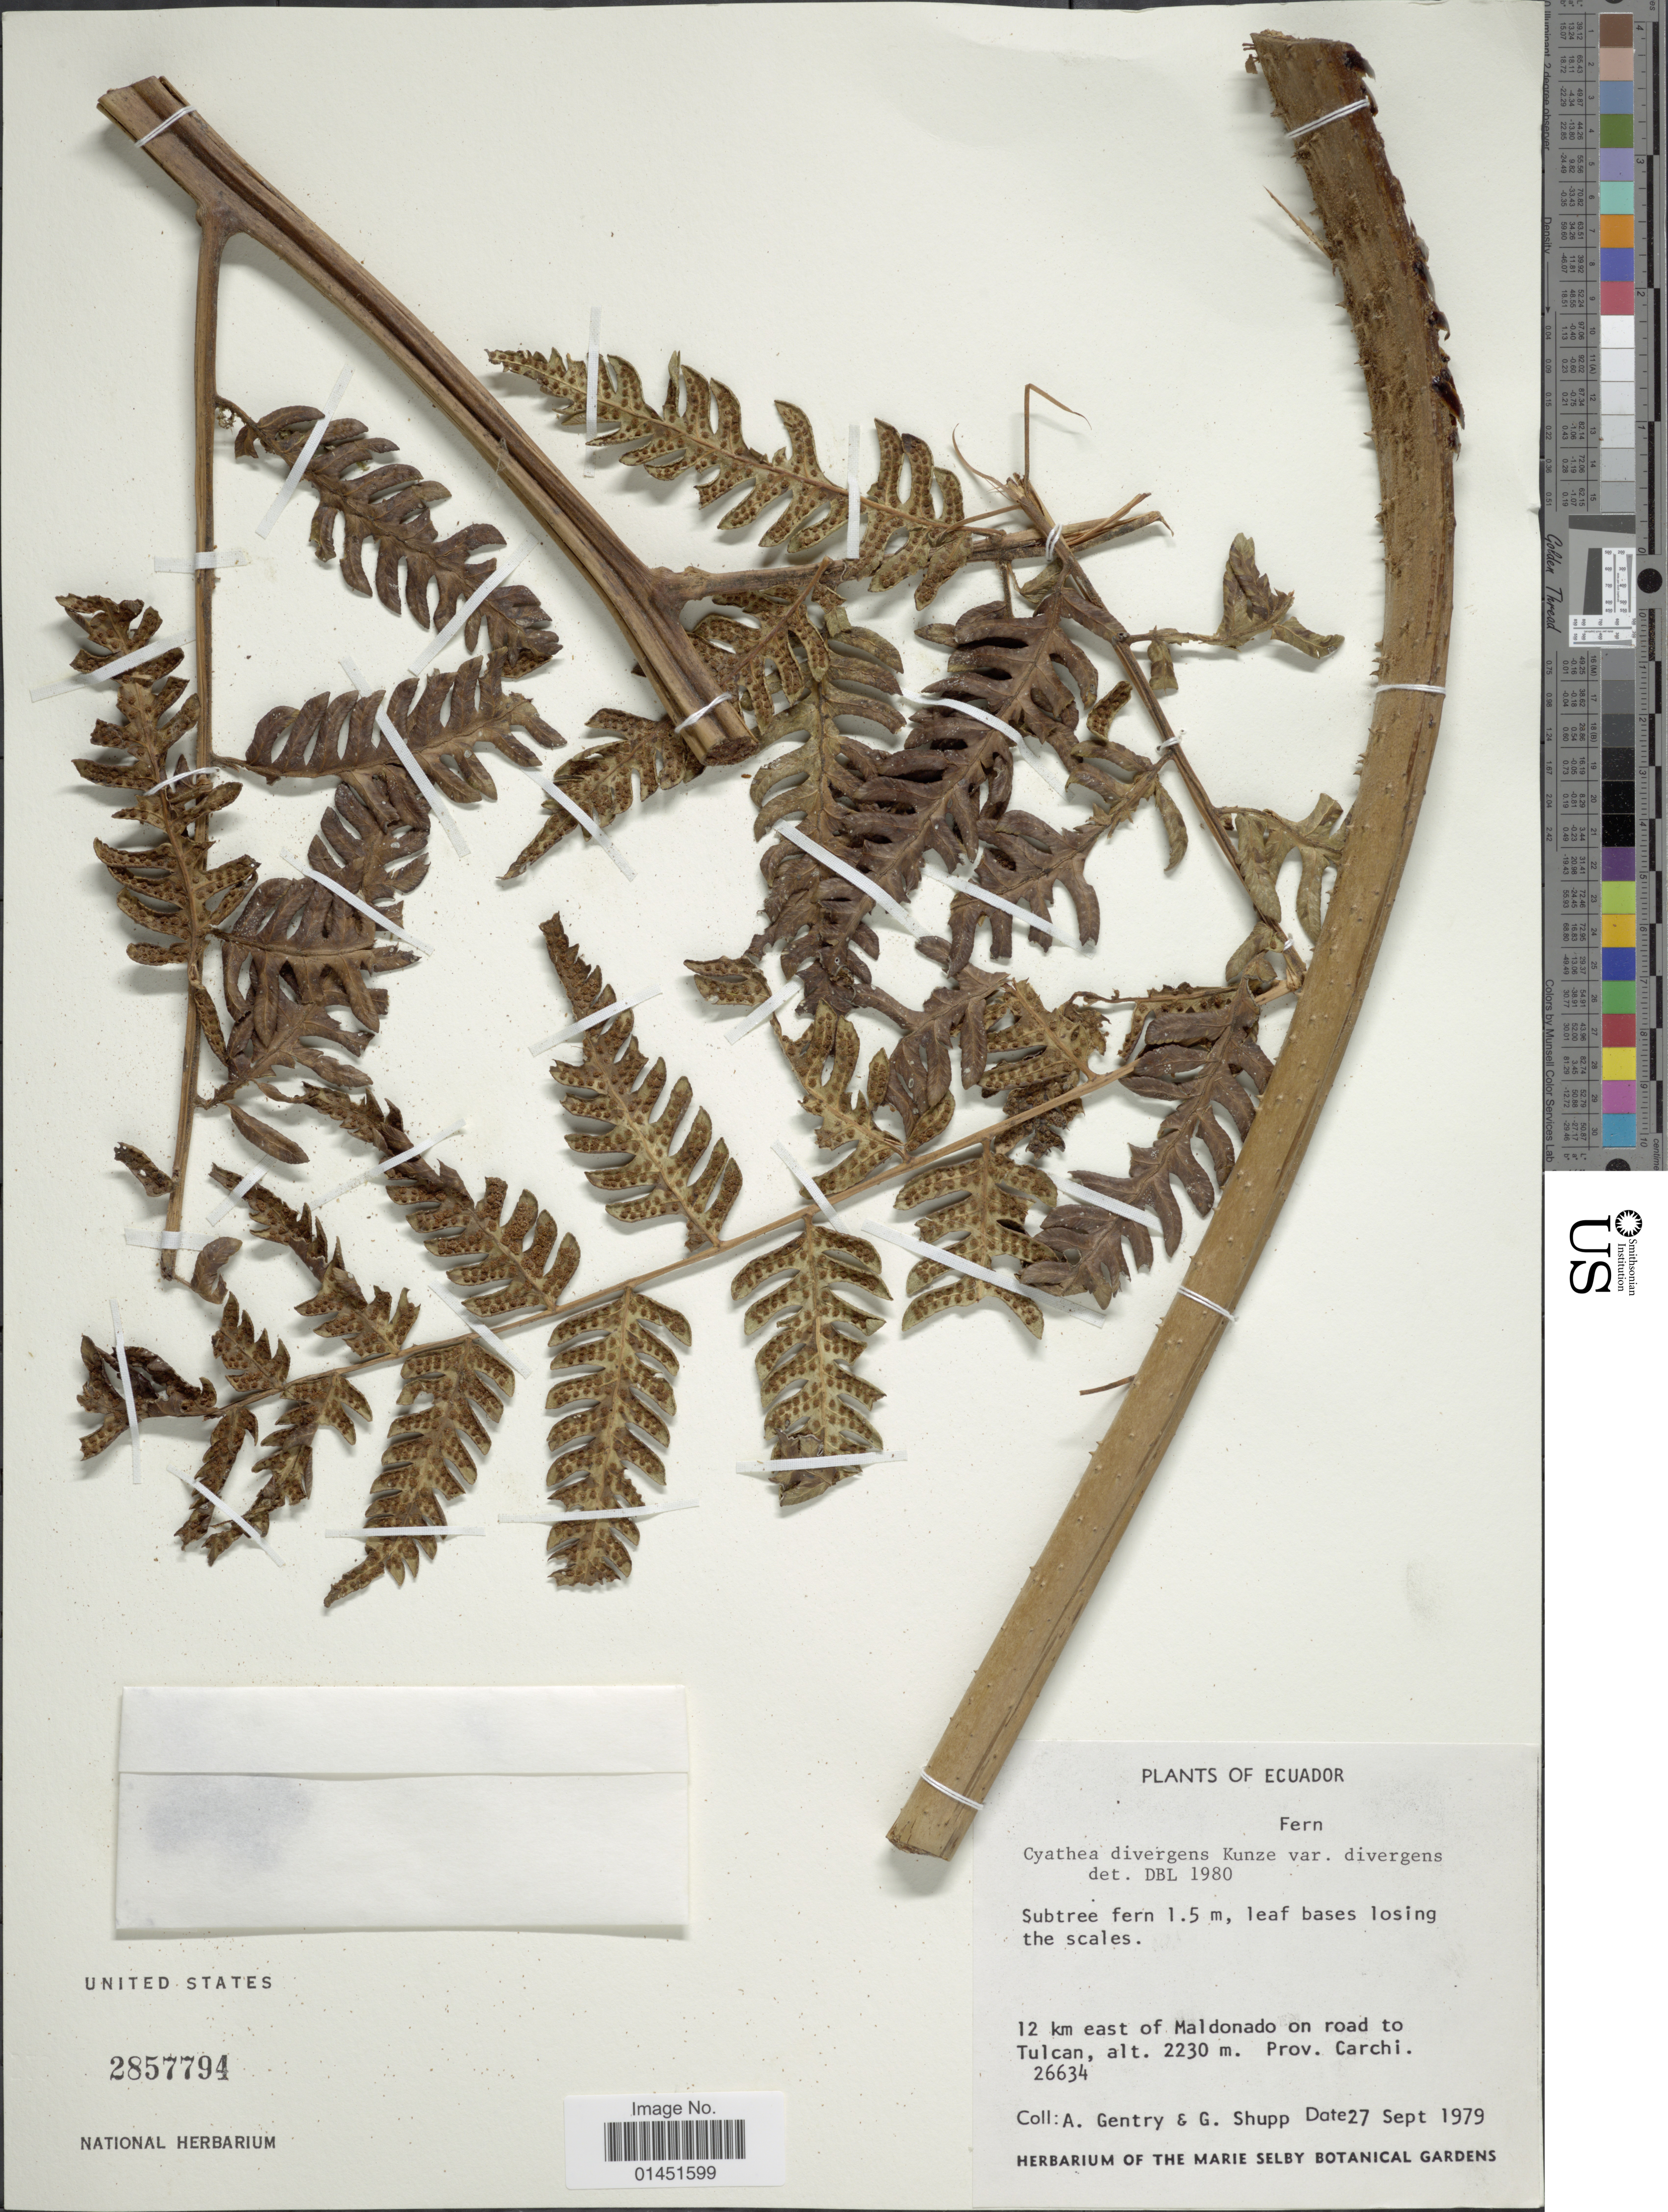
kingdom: Plantae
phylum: Tracheophyta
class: Polypodiopsida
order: Cyatheales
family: Cyatheaceae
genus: Cyathea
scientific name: Cyathea divergens var. divergens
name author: Kunze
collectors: A. H. Gentry & G. Shupp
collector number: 26634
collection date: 1979-09-27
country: Ecuador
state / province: Carchi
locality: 12 km east of Maldonado on road to Tulcan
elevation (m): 2230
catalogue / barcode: US 2857794